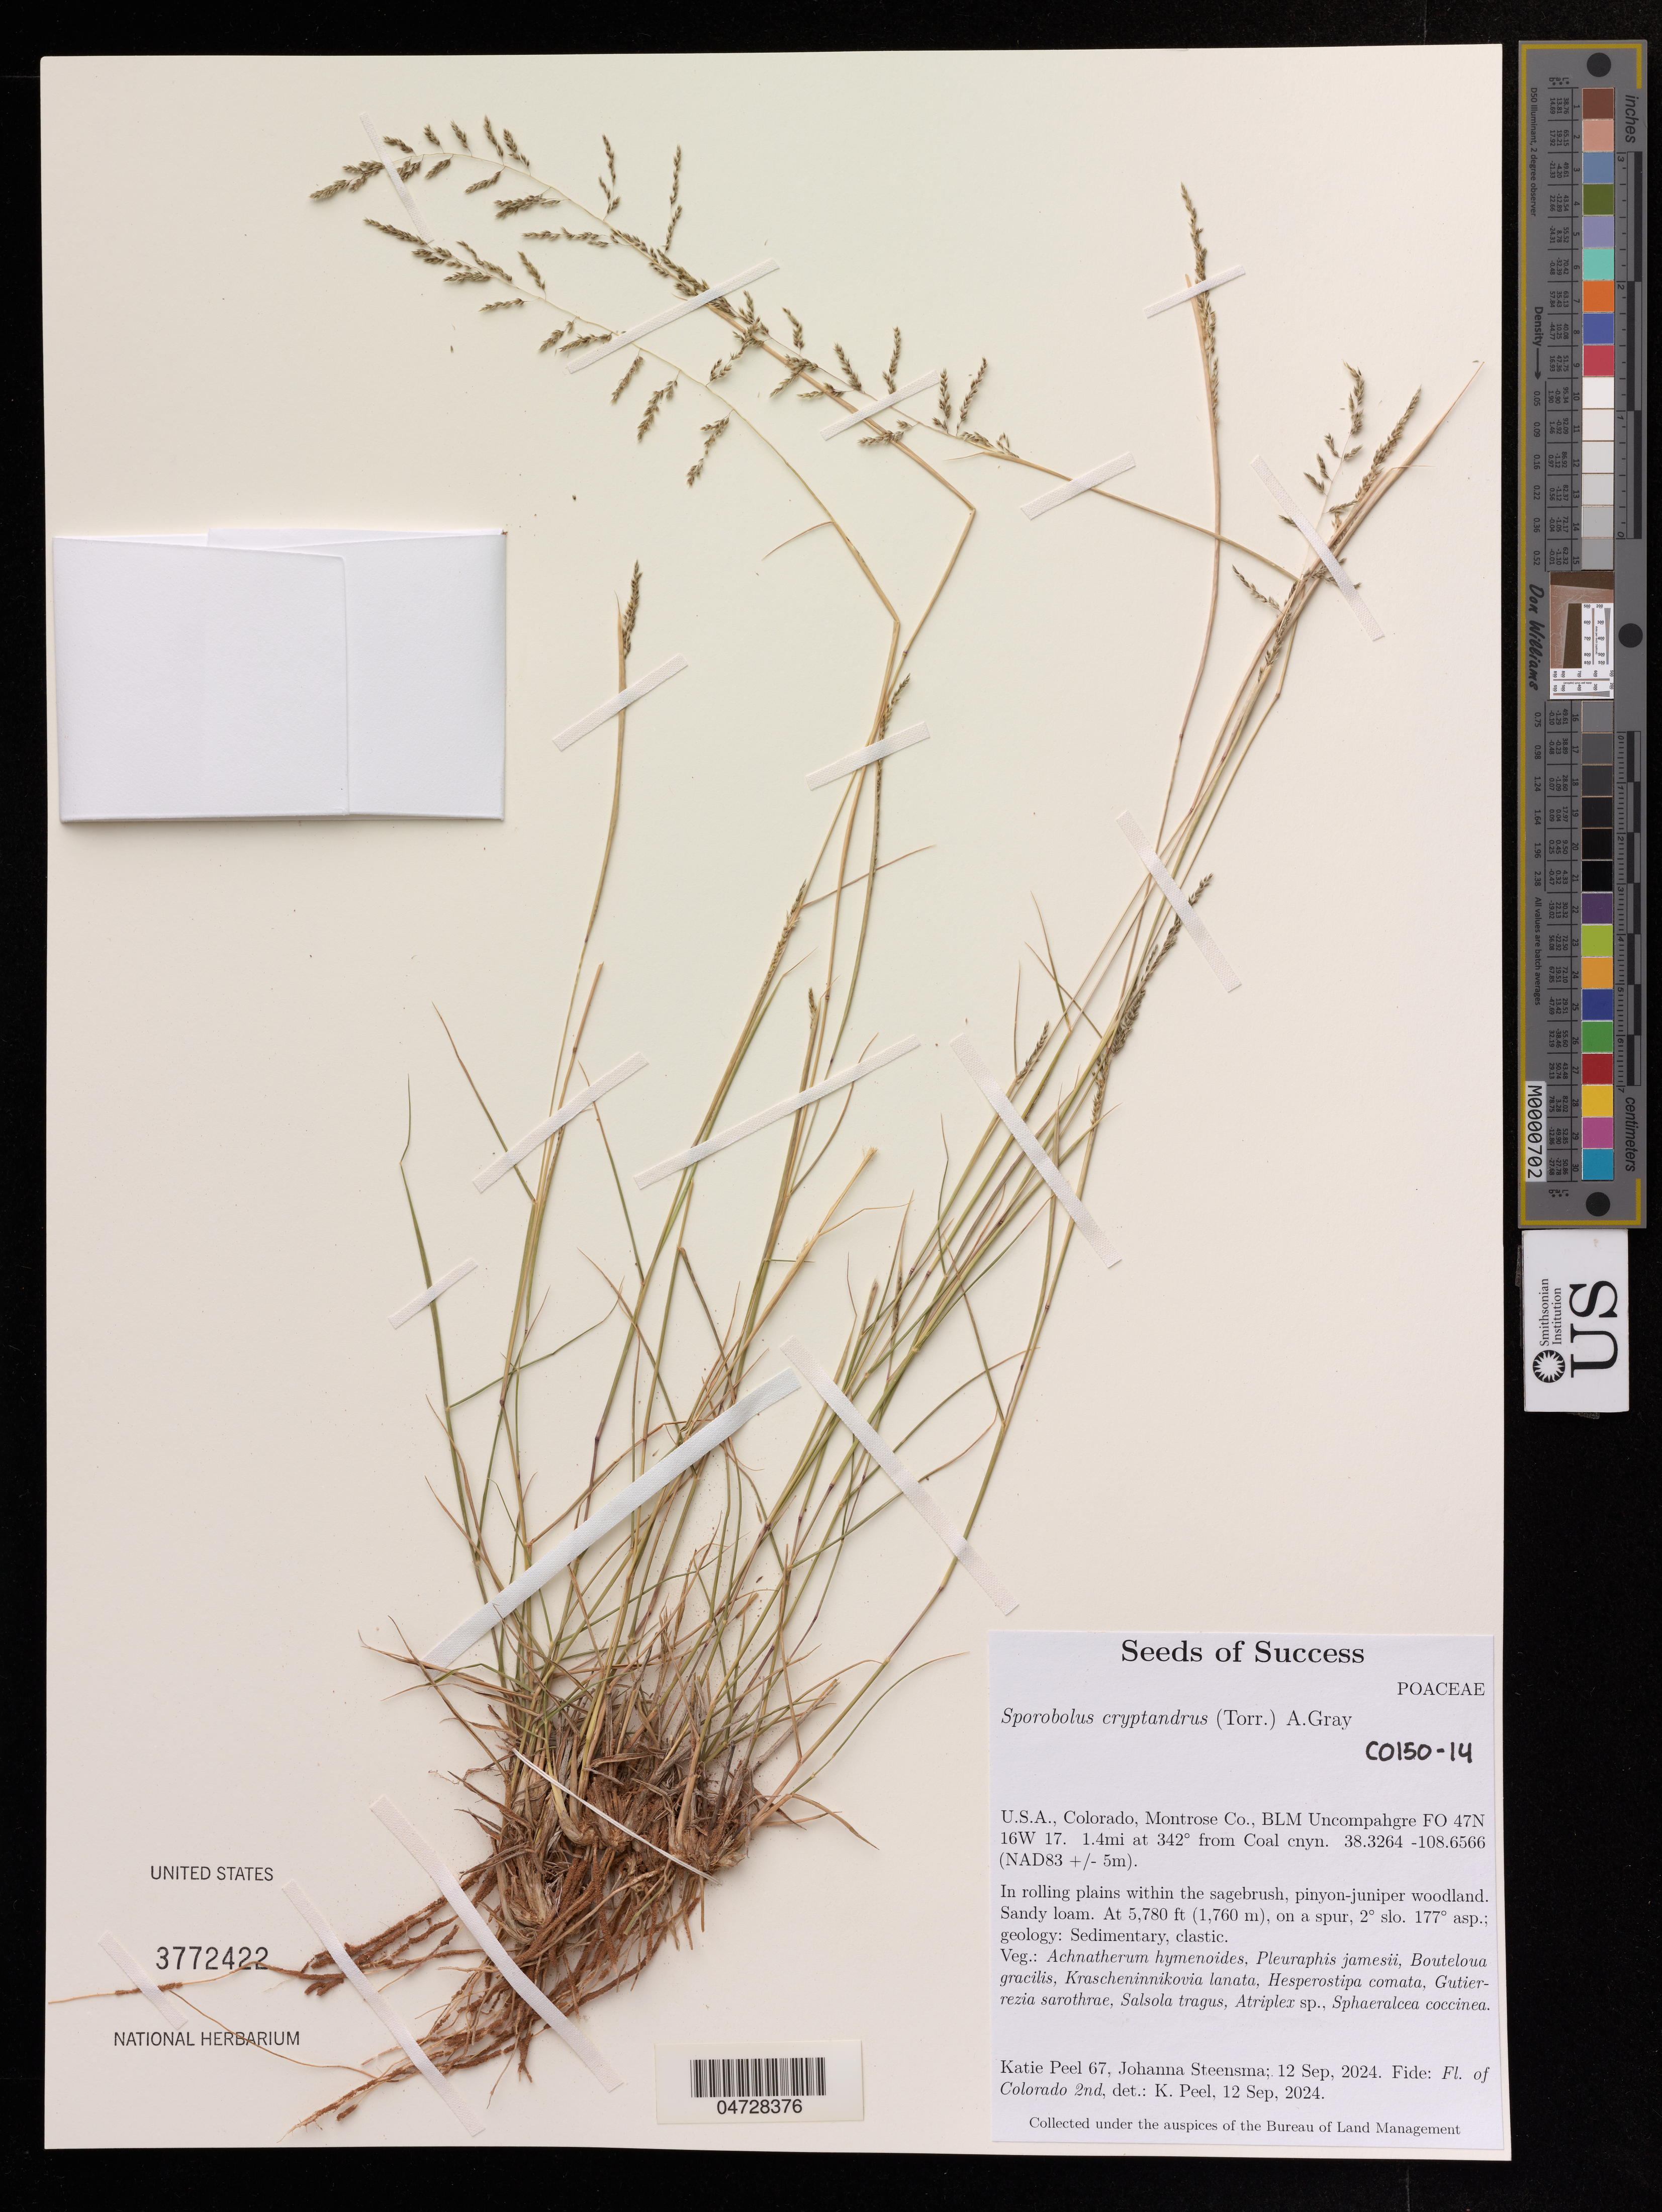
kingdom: Plantae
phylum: Tracheophyta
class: Liliopsida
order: Poales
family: Poaceae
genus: Sporobolus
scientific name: Sporobolus cryptandrus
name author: (Torr.) A. Gray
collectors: K. Peel & J. Steensma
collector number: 67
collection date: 2024-09-12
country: United States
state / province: Colorado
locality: Montrose Co., BLM Uncompahgre FO.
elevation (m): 1762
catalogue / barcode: US 3772422